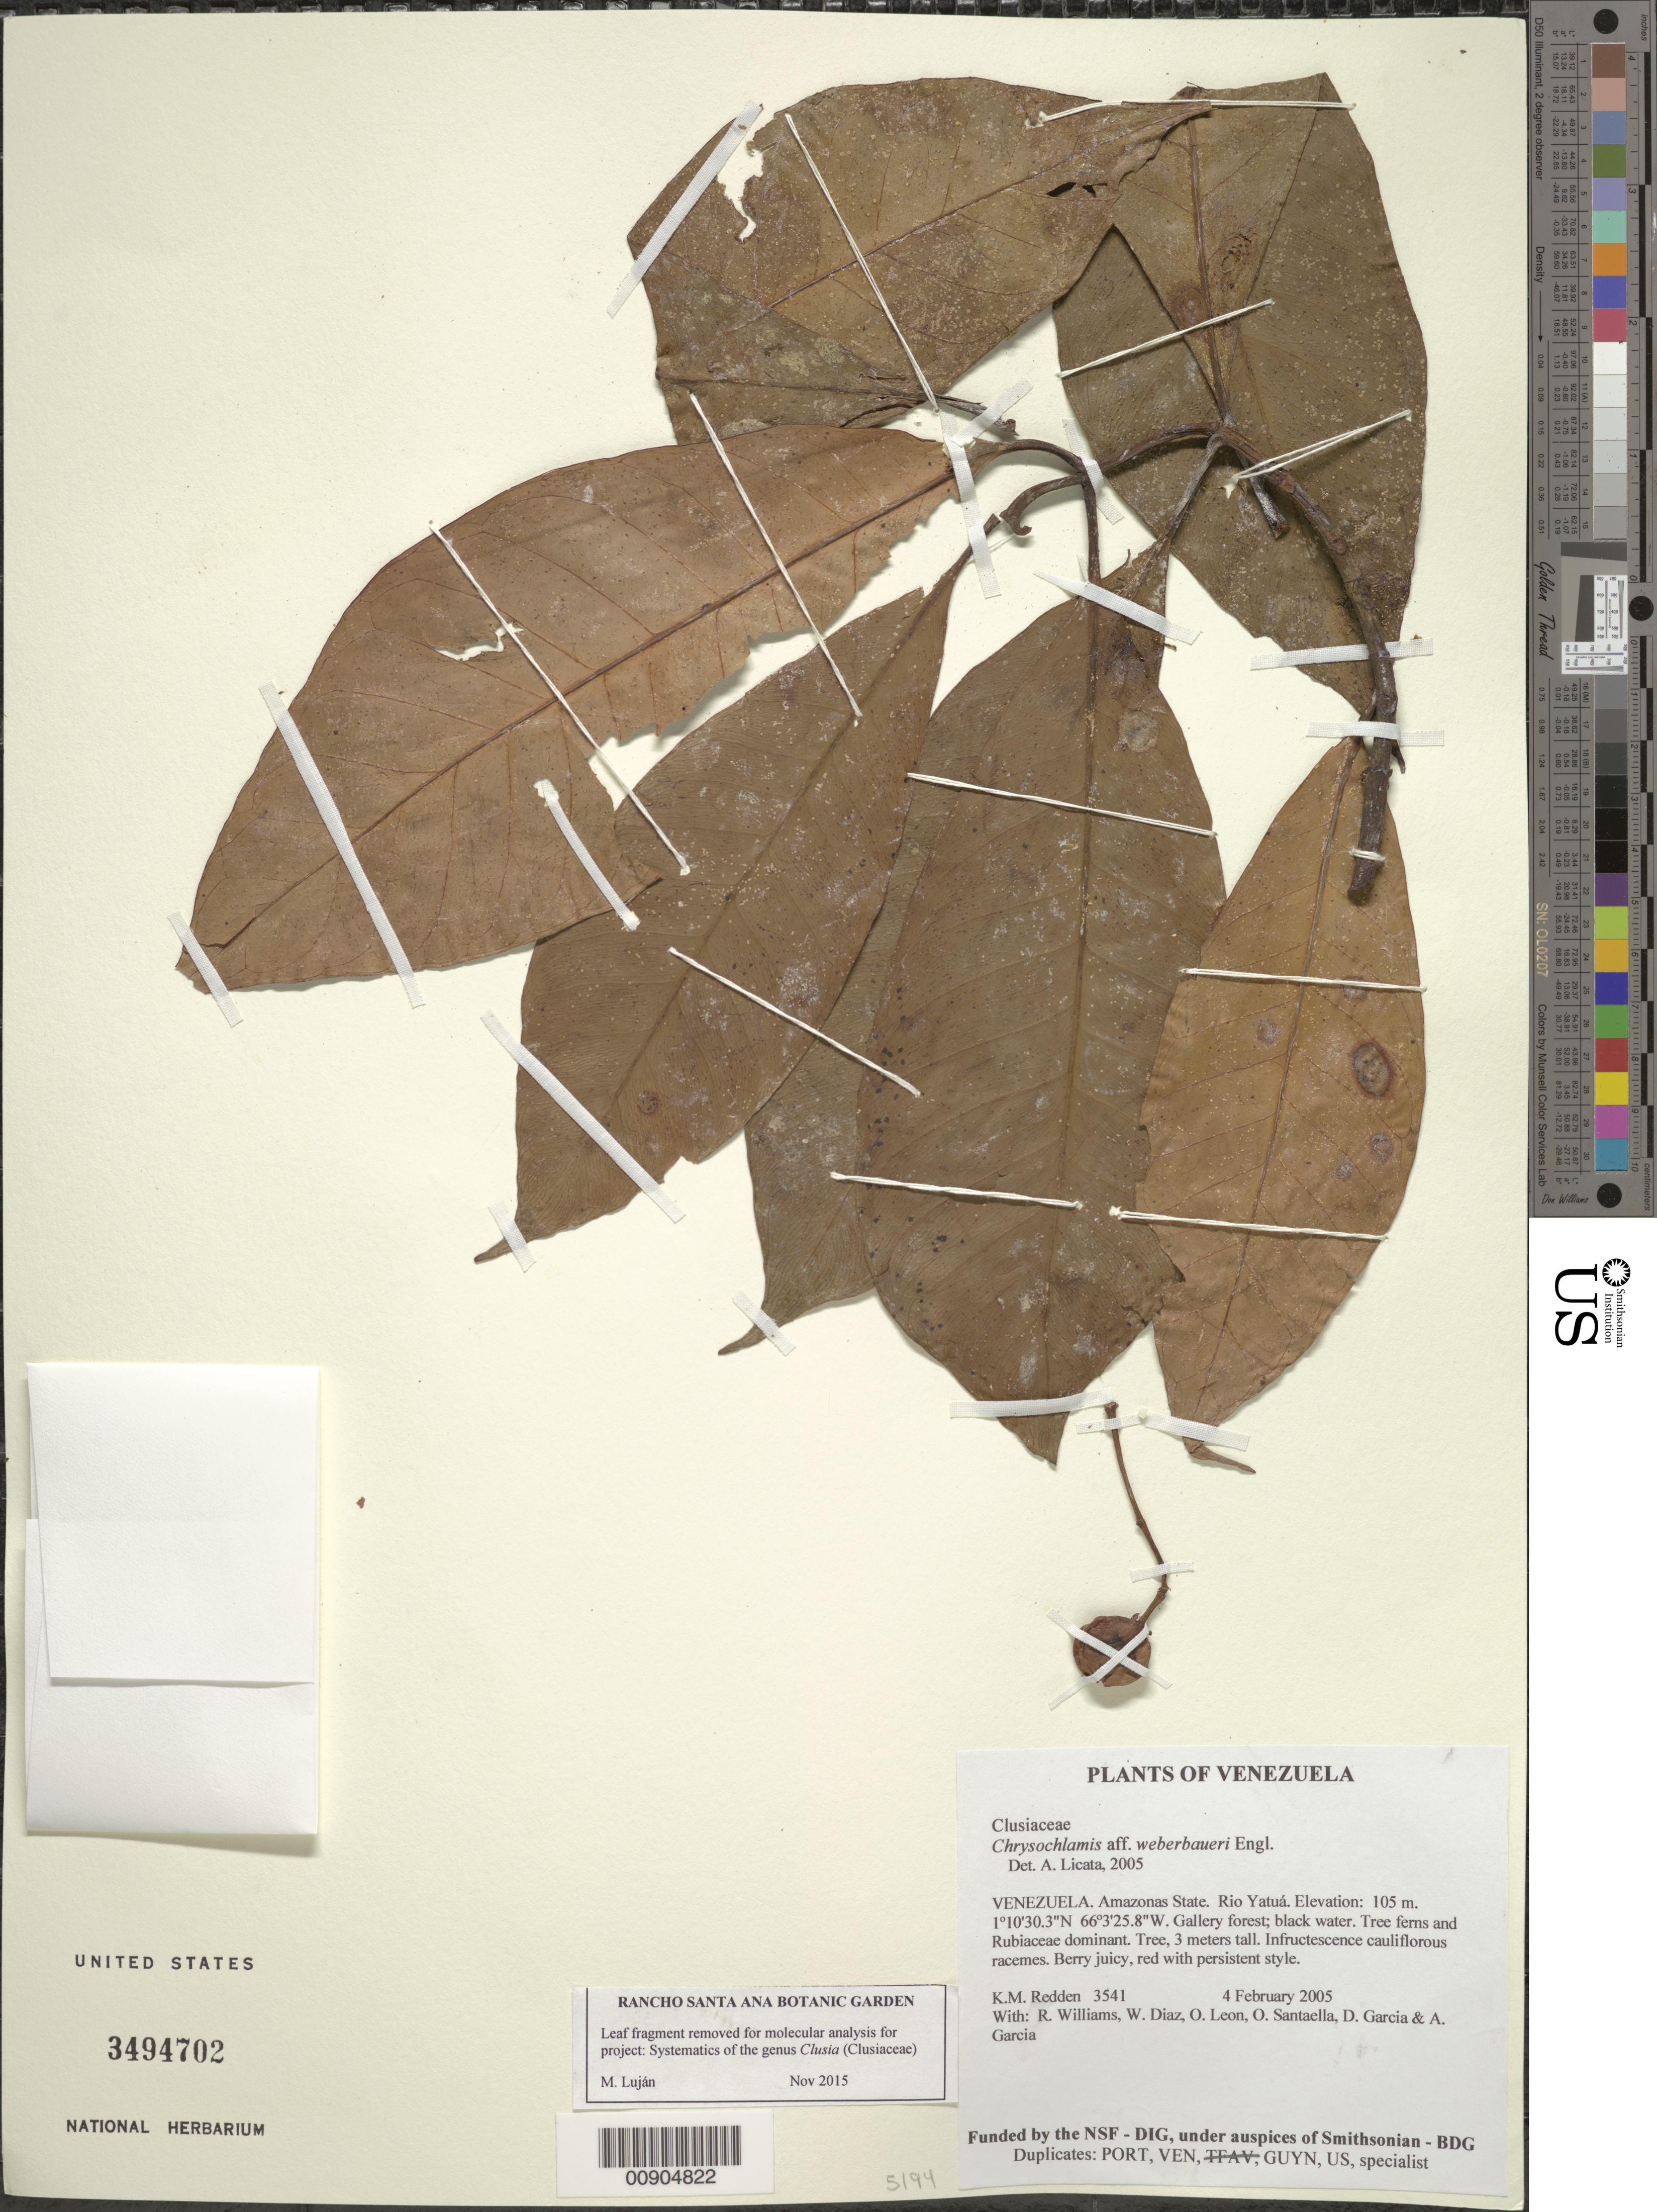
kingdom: Plantae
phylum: Tracheophyta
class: Magnoliopsida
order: Malpighiales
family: Clusiaceae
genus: Chrysochlamys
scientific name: Chrysochlamys weberbaueri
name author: Engl.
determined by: Licata, A., (PORT), Univ. Nac. Exp. de los Llanos Ezequiel Zamora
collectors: K. M. Redden, R. Williams, W. Díaz P., O. León, O. Santaella, D. Garcia & A. Garcia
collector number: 3541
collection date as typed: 4 February 2005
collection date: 2005-02-04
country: Venezuela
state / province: Amazonas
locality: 17 - Rio Yatuá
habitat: Gallery forest; black water. Tree ferns and Rubiaceae dominant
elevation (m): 105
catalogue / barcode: US 3494702